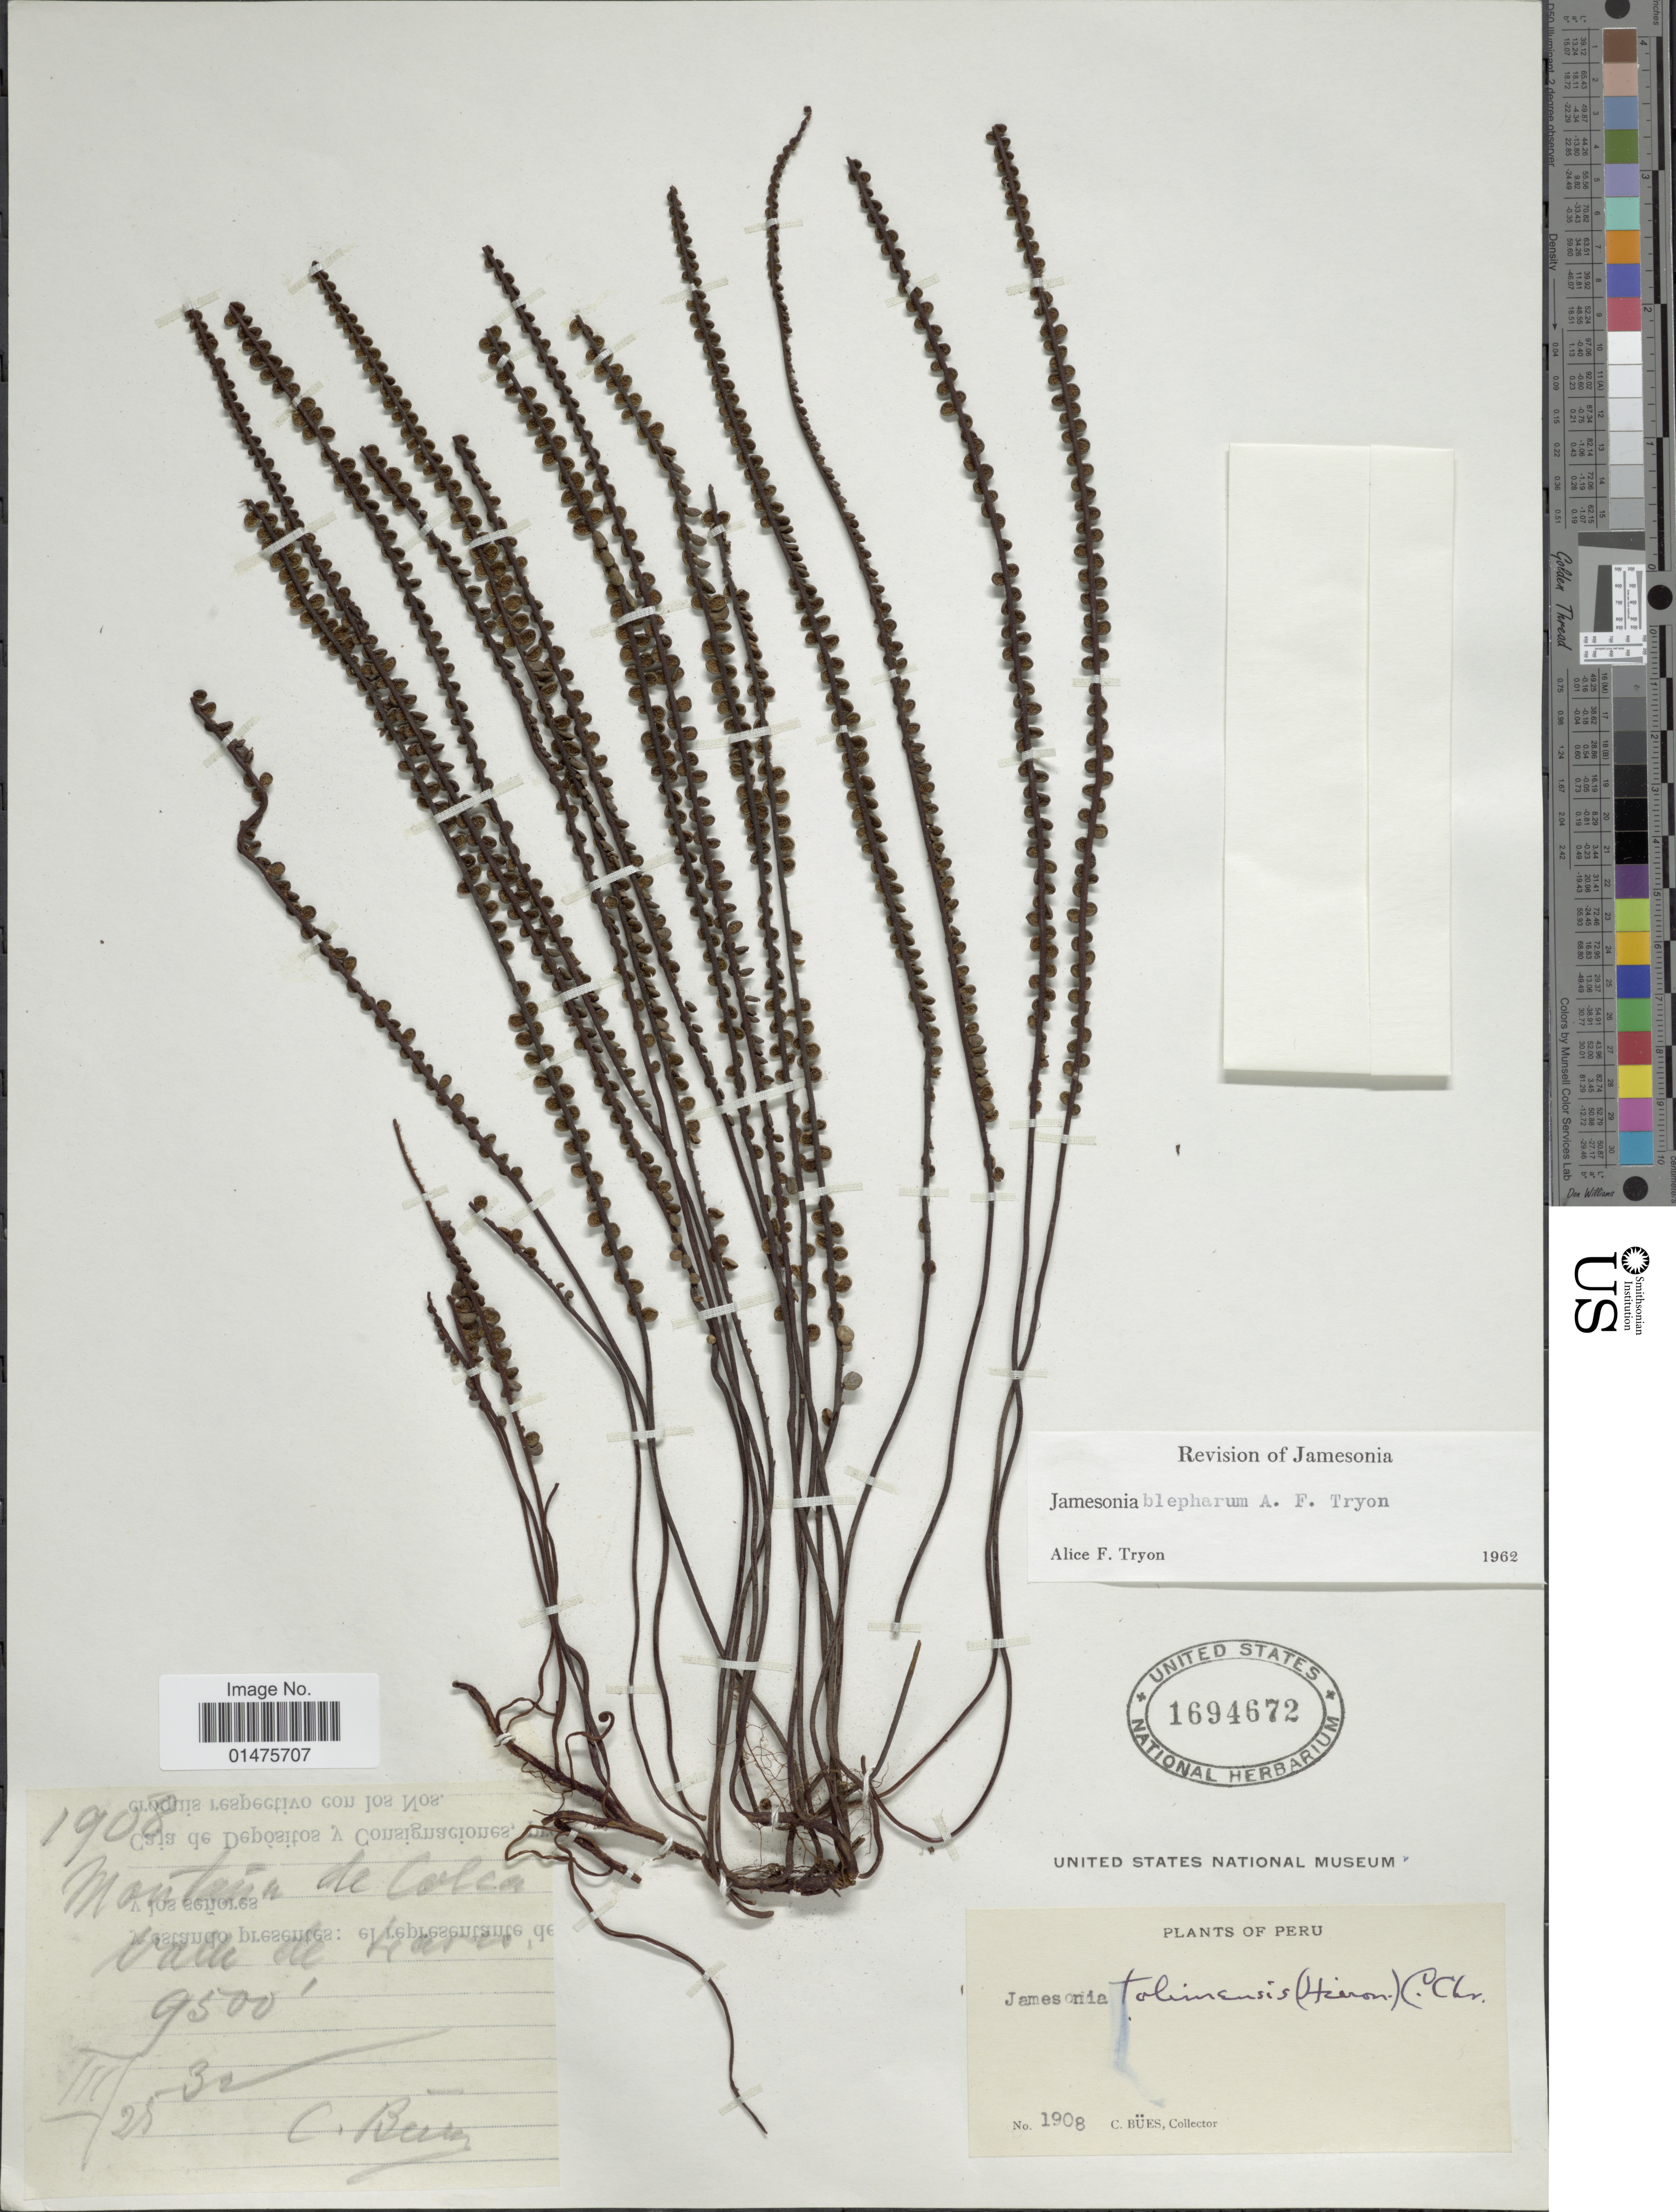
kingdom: Plantae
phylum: Tracheophyta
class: Polypodiopsida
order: Polypodiales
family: Pteridaceae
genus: Jamesonia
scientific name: Jamesonia blepharum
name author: A.F. Tryon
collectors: C. Bues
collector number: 1908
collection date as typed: Transcribed d/m/y: 25/3/32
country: Peru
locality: Montana de Colca, Valle de Lares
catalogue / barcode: US 1694672